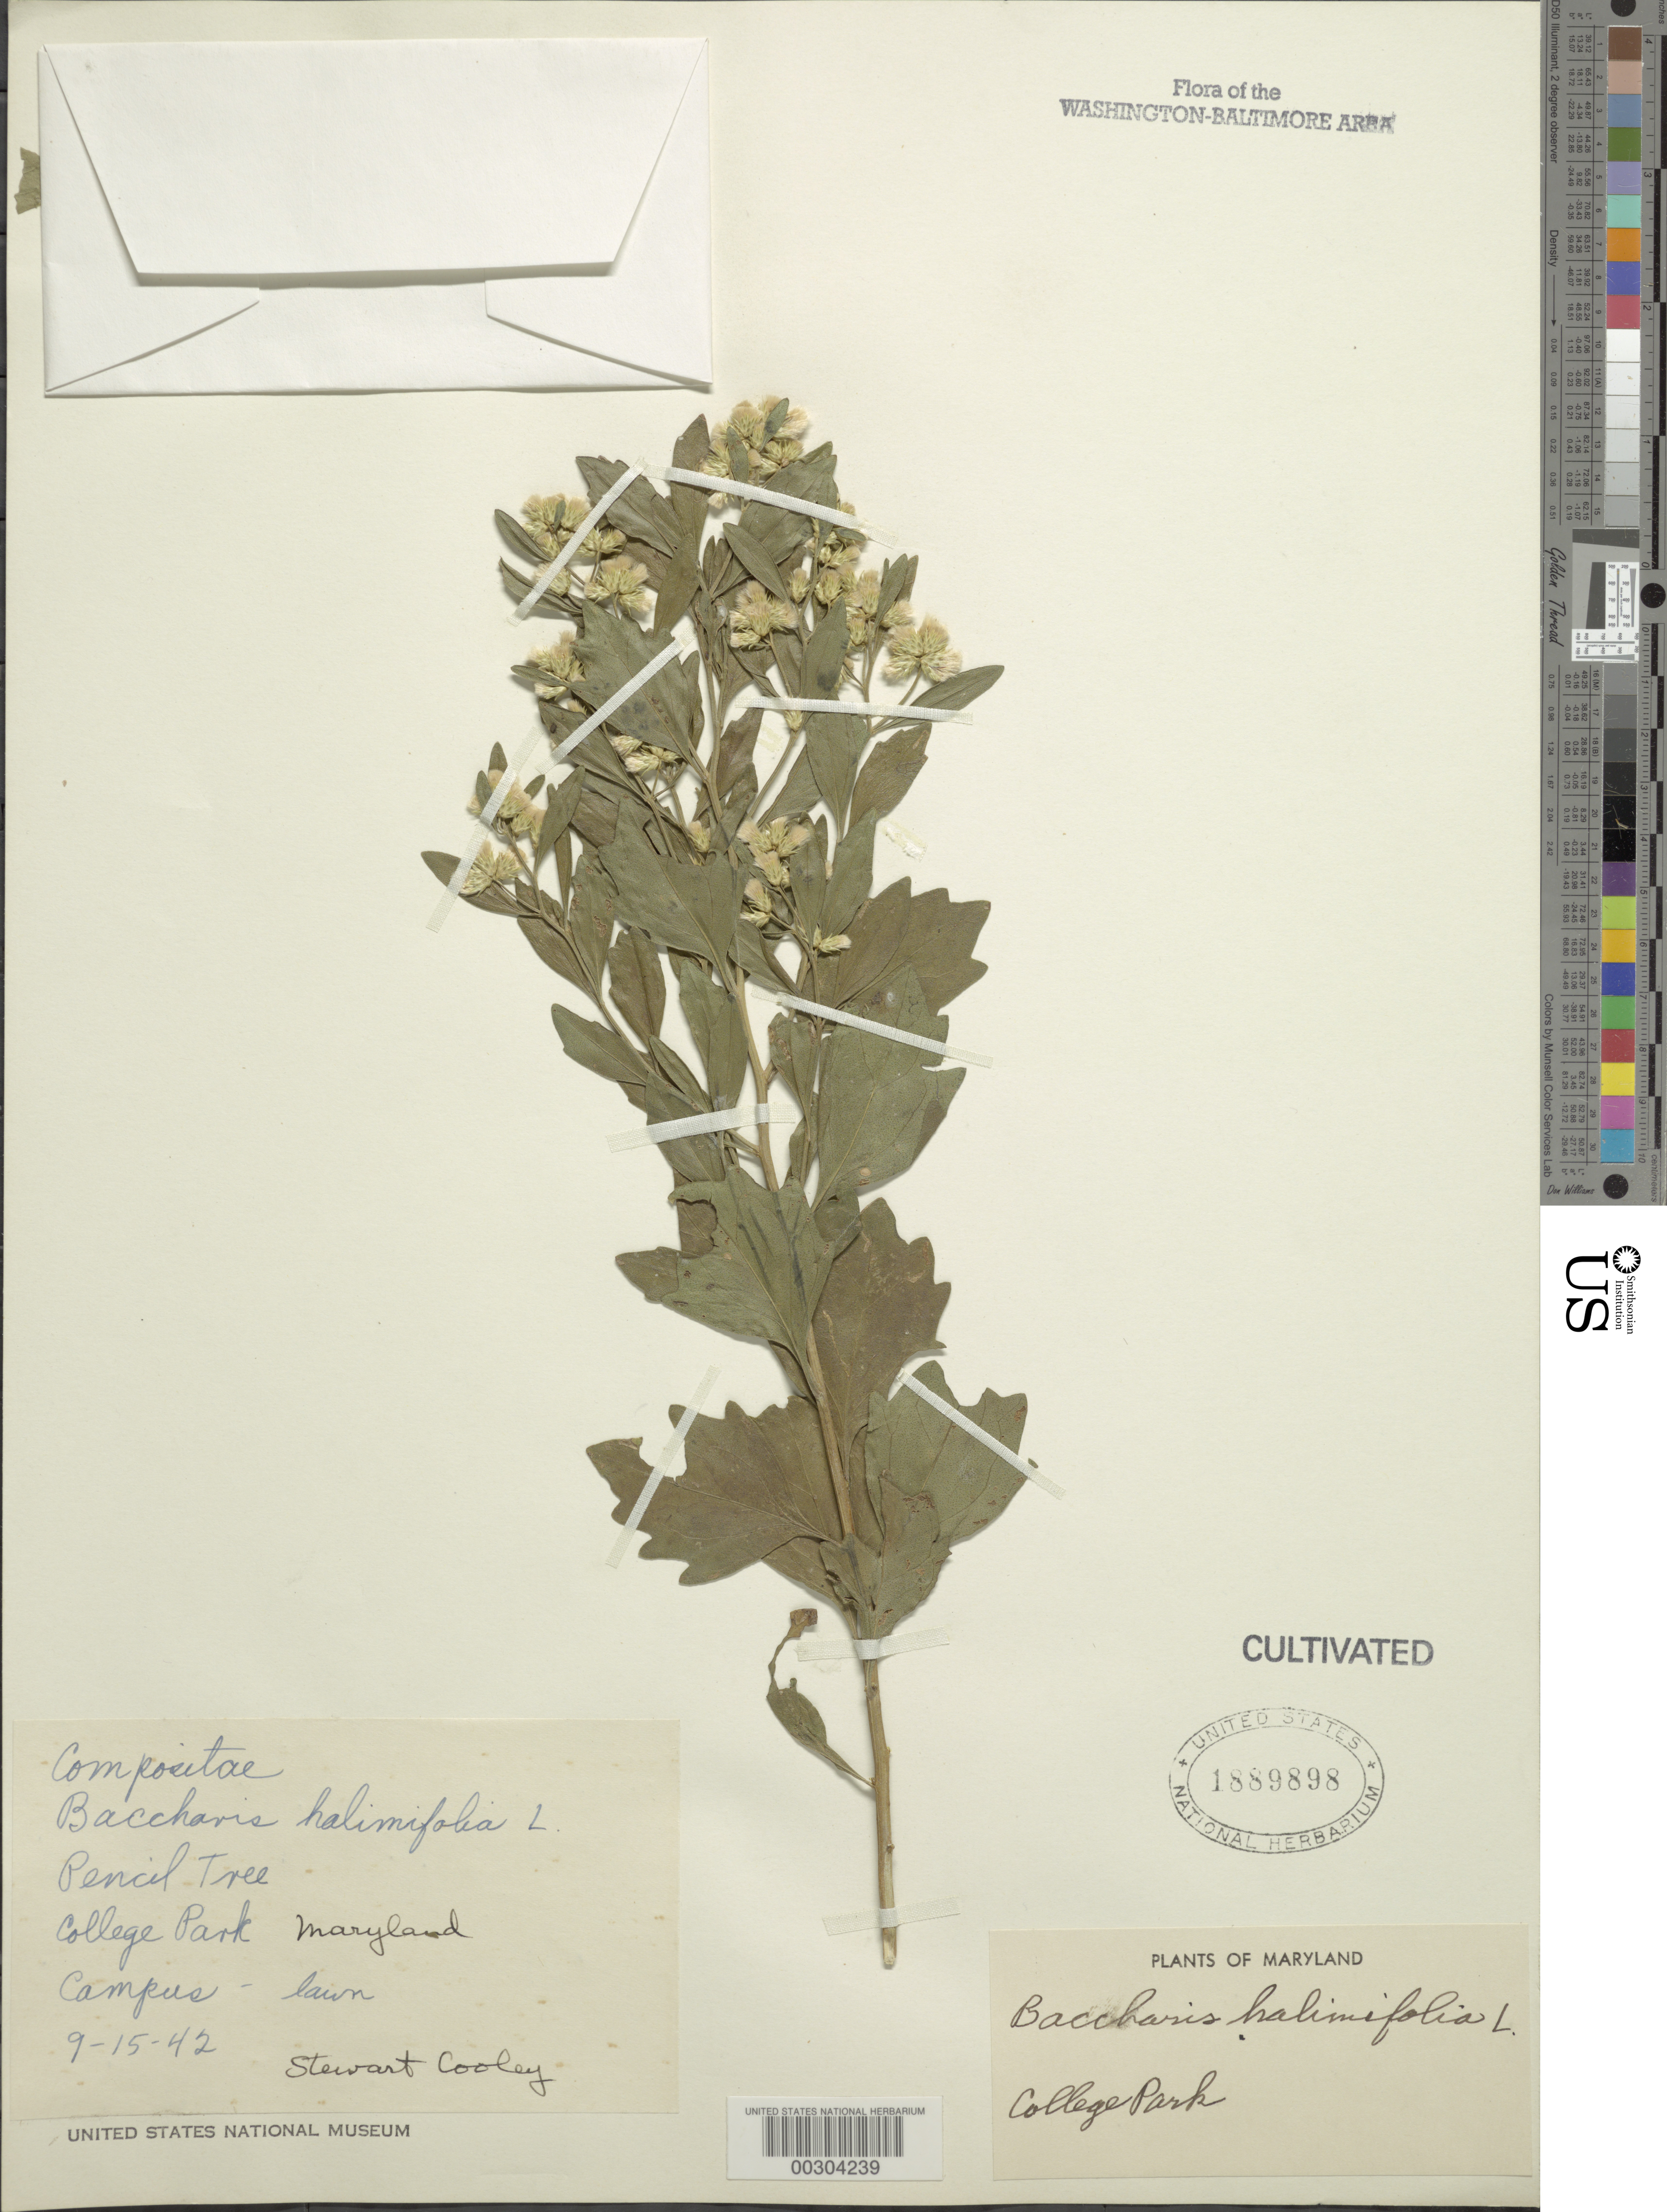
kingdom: Plantae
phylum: Tracheophyta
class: Magnoliopsida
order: Asterales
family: Asteraceae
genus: Baccharis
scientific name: Baccharis halimifolia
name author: L.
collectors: S. Cooley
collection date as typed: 15 Sep 1942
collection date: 1942-09-15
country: United States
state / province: Maryland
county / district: Prince George's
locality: College Park, Campus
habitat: Lawn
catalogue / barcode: US 1889898